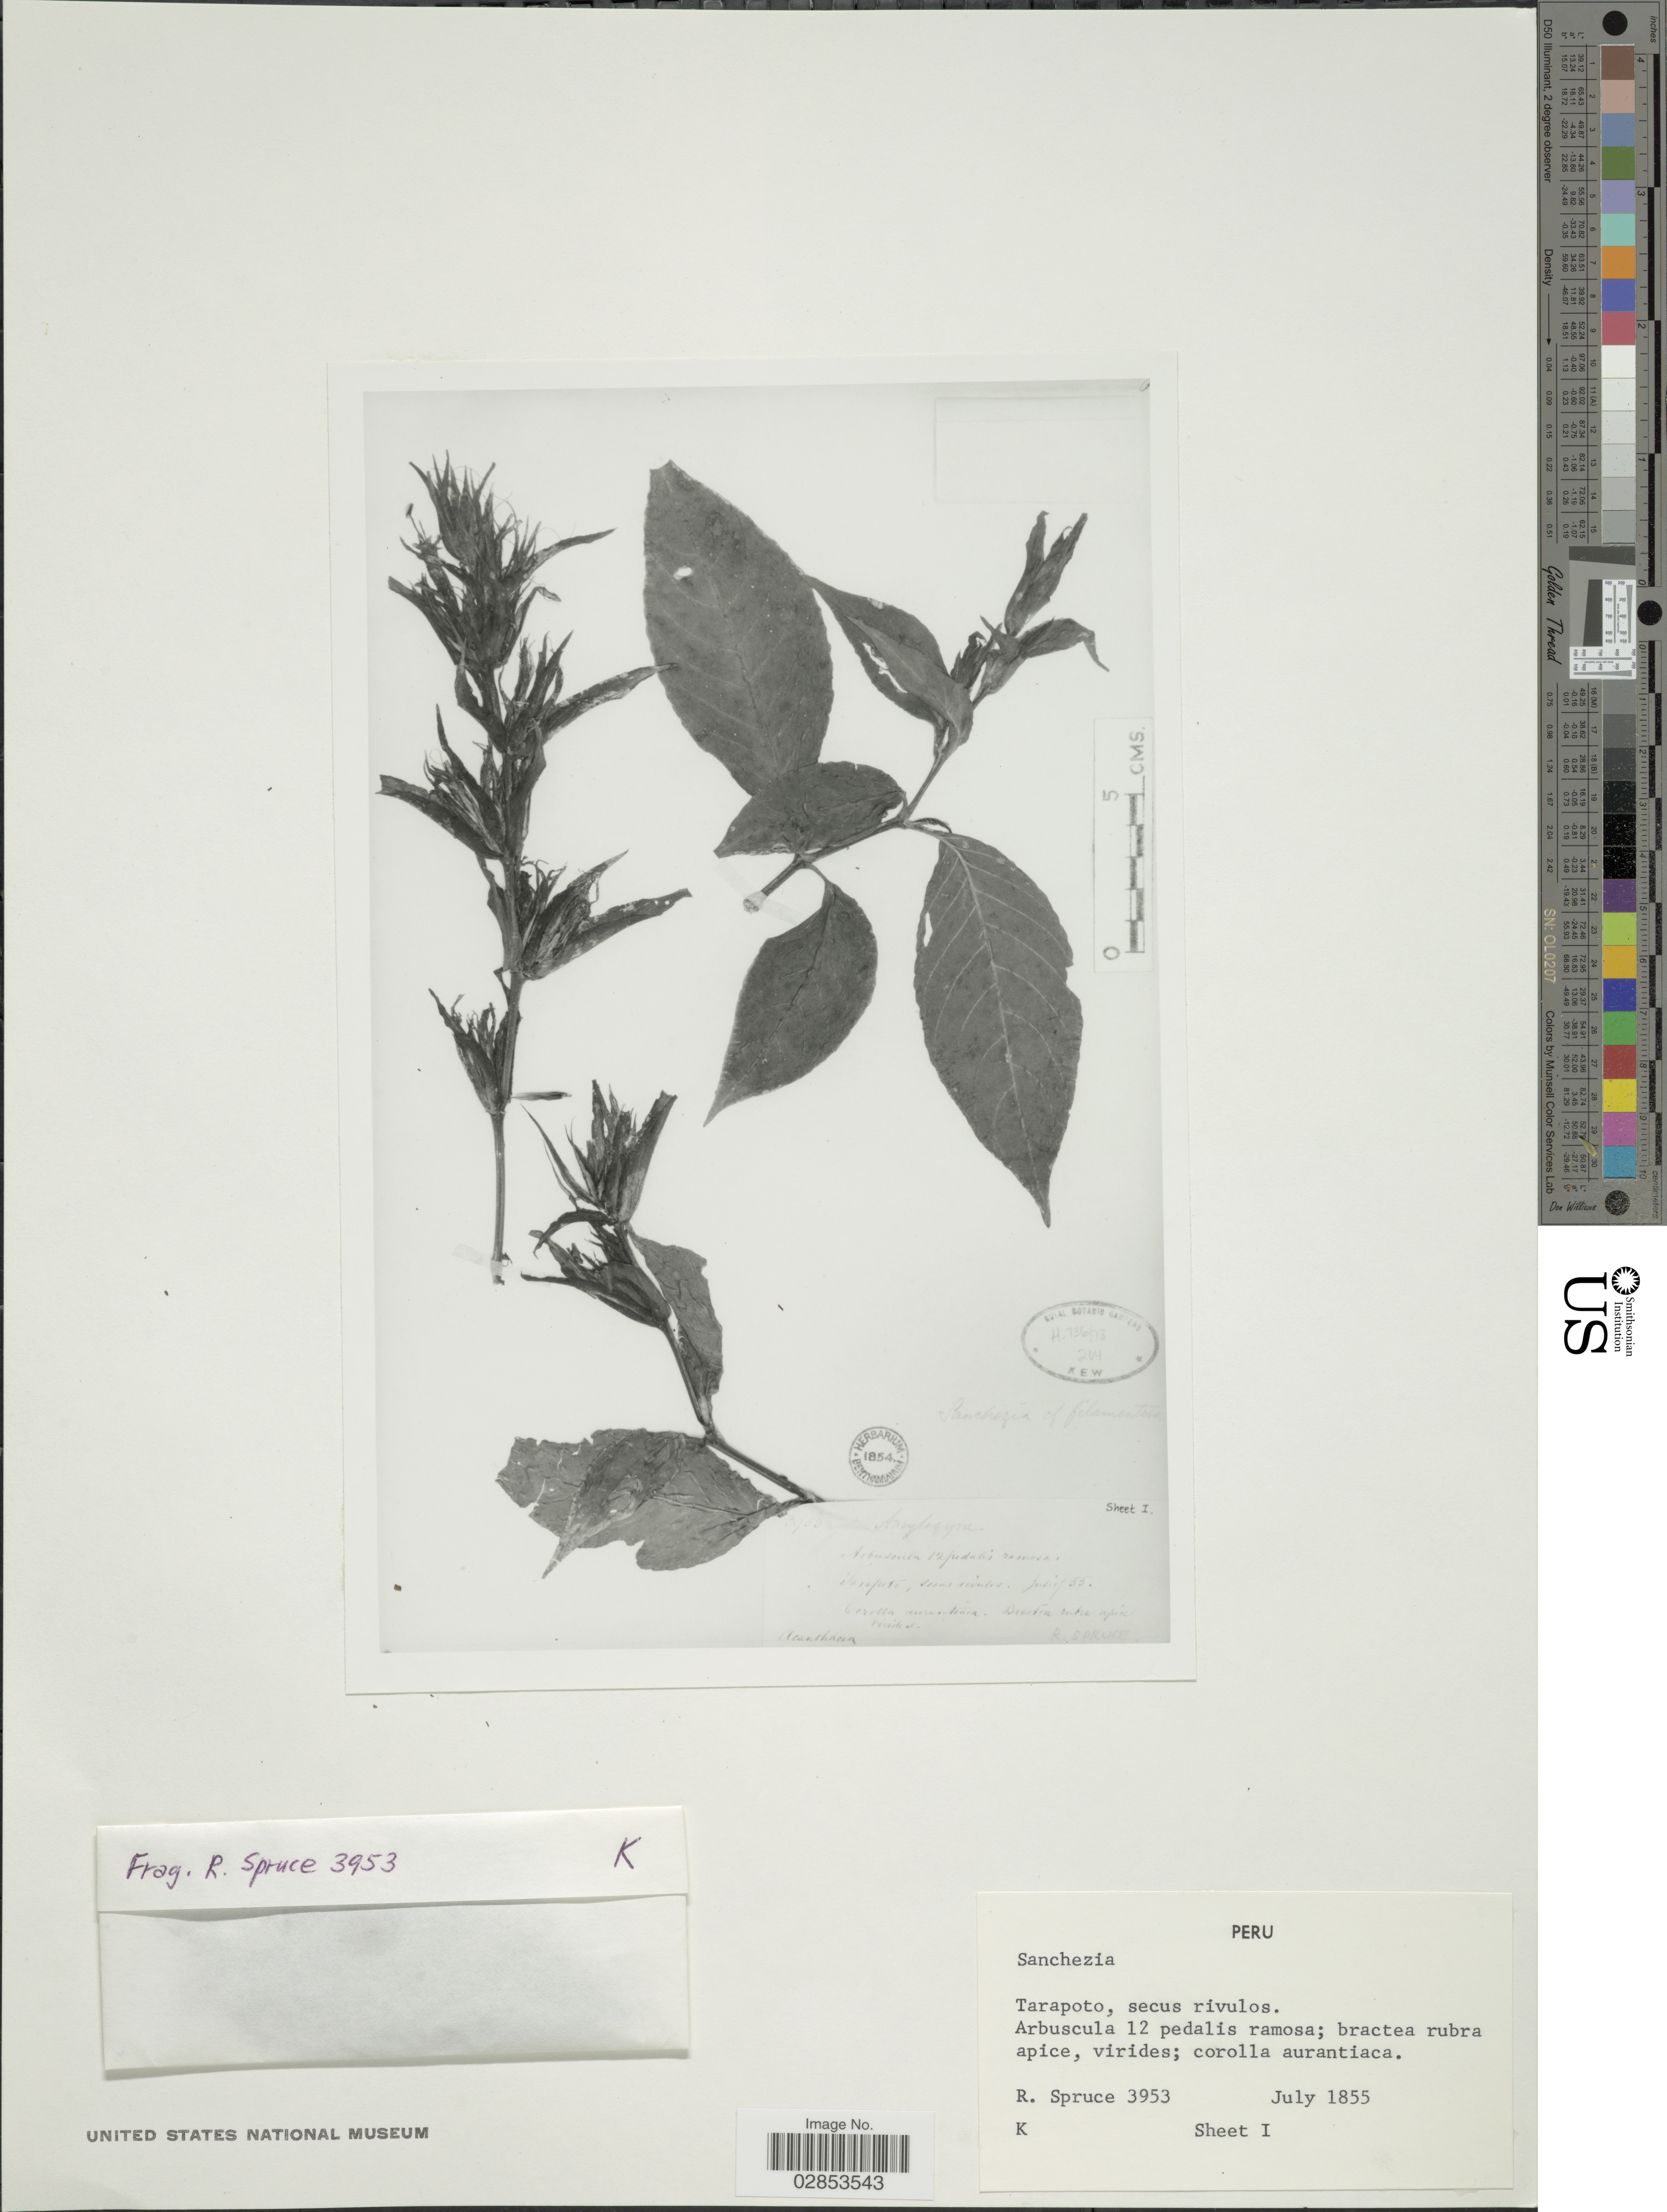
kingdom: Plantae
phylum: Tracheophyta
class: Magnoliopsida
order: Lamiales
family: Acanthaceae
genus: Sanchezia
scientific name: Sanchezia sp.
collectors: R. Spruce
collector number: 3953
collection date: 1855-07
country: Peru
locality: Tarapoto.